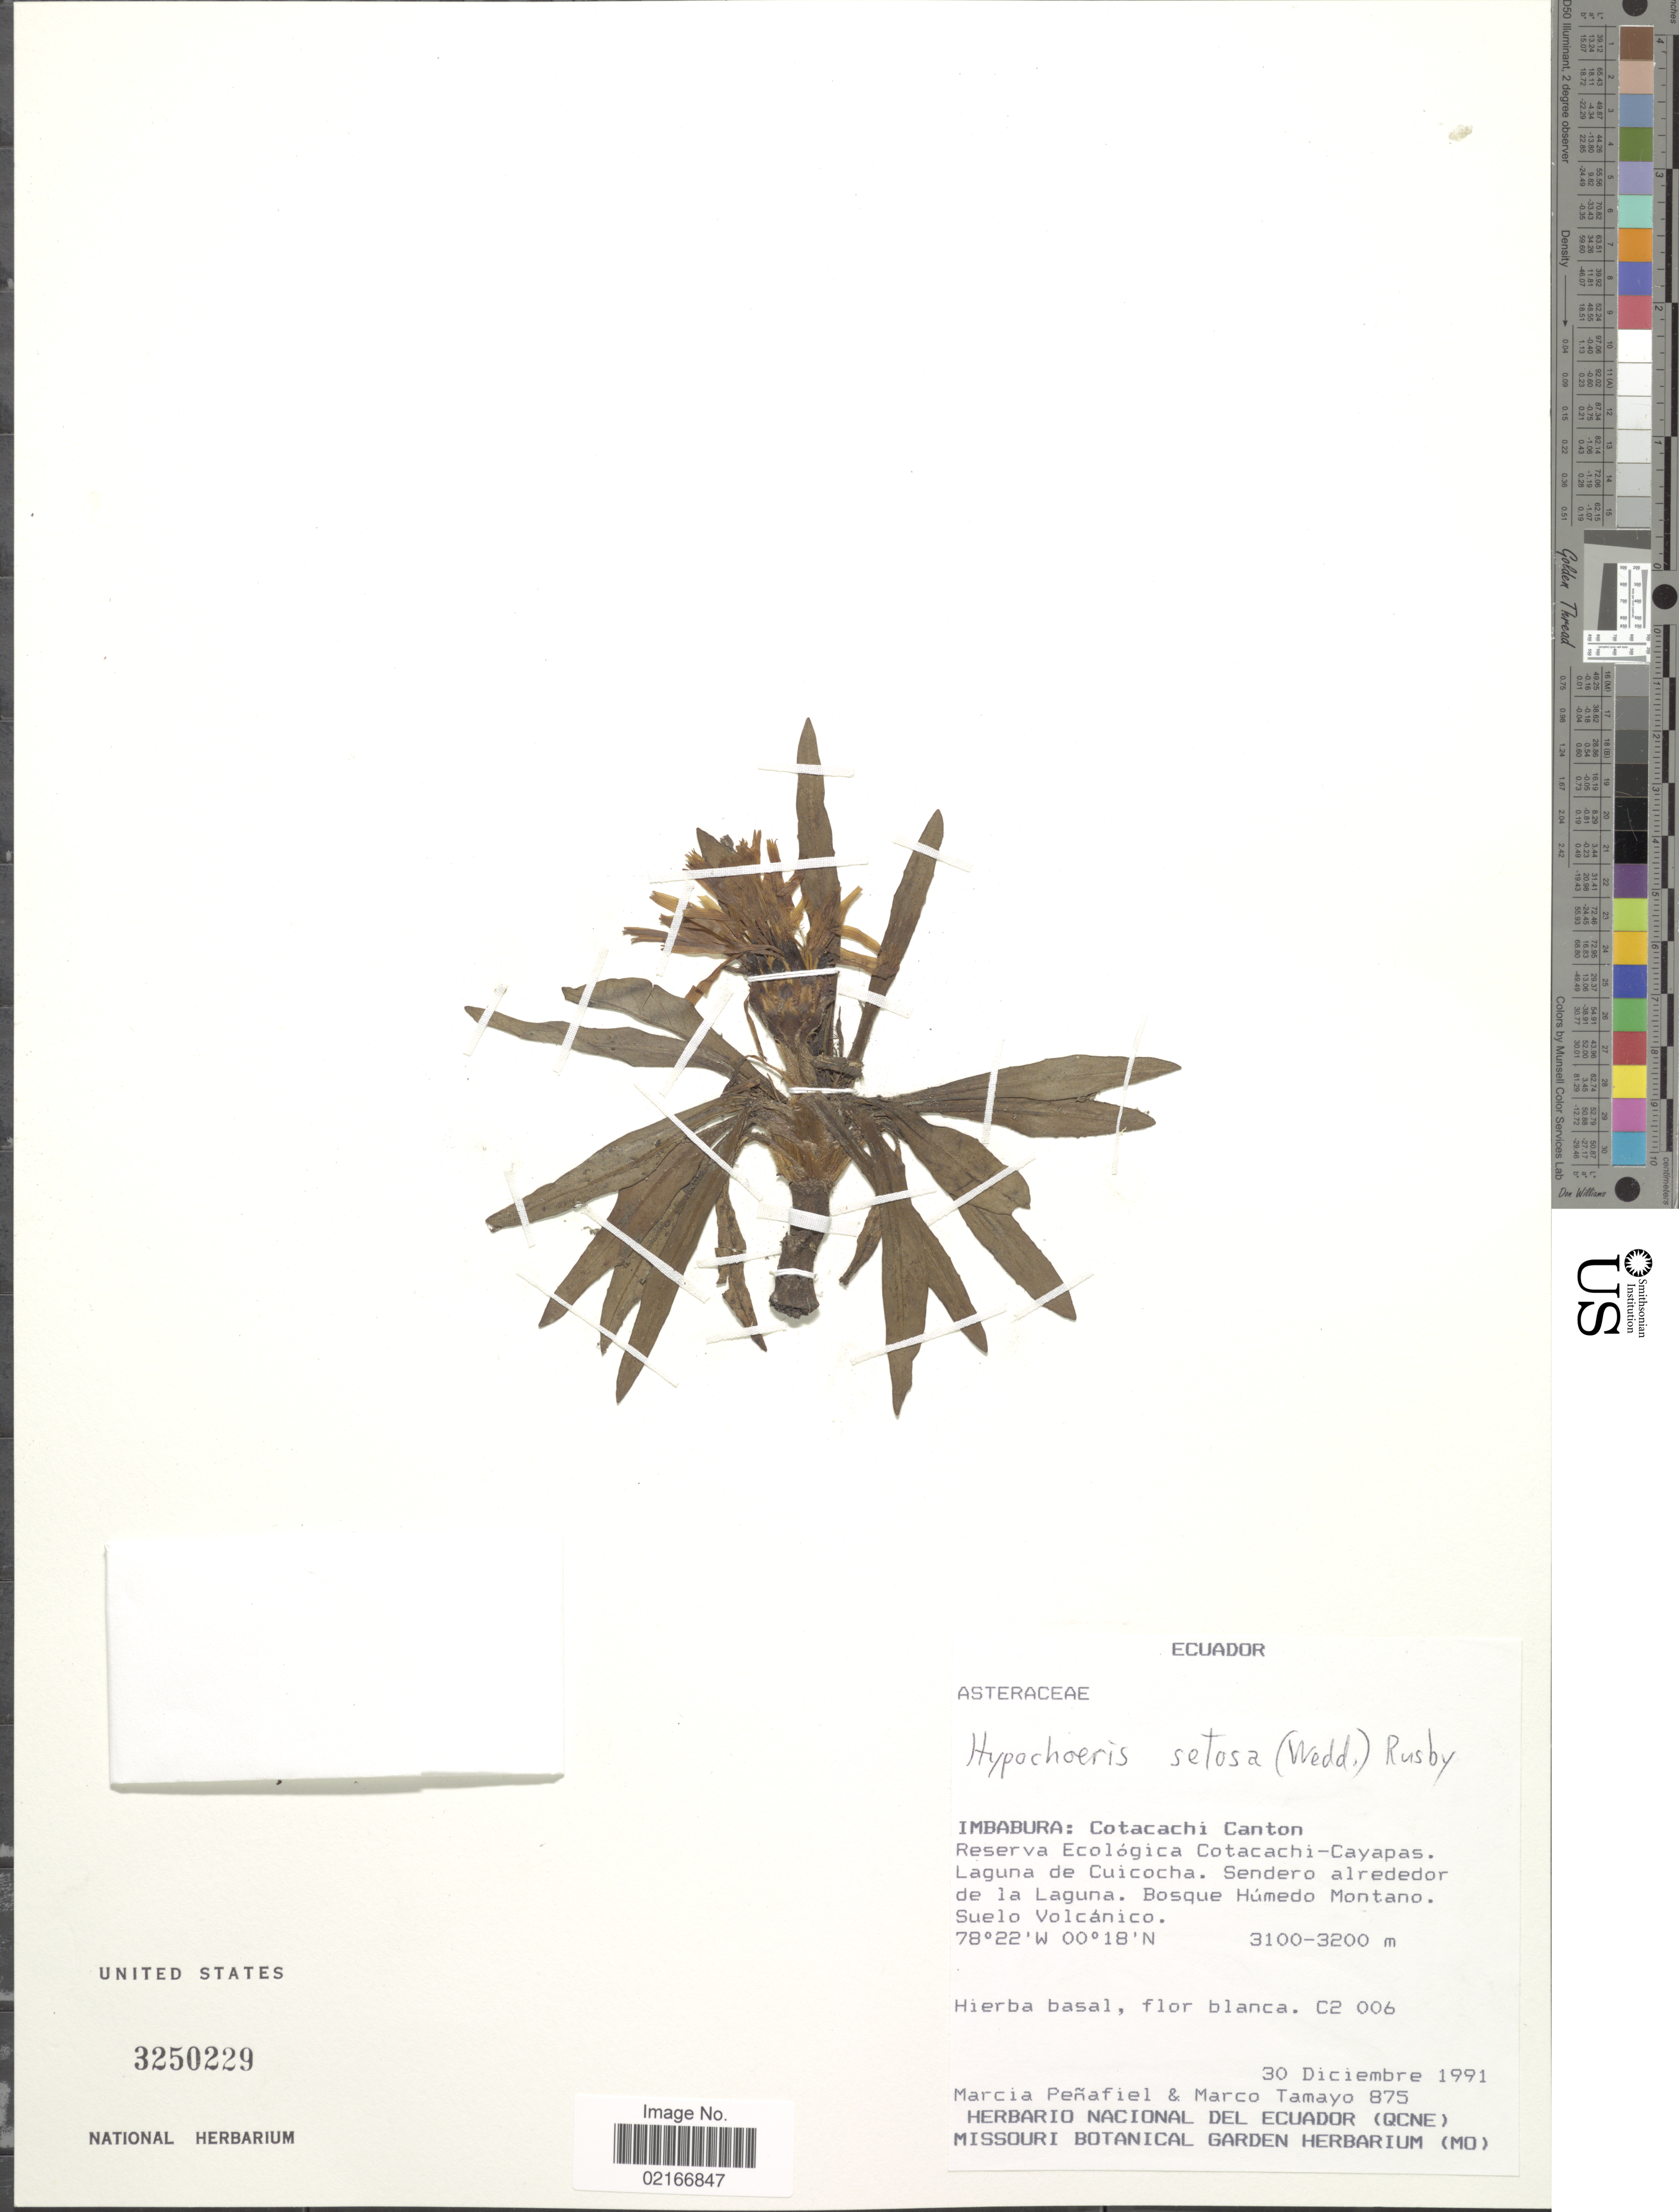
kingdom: Plantae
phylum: Tracheophyta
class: Magnoliopsida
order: Asterales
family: Asteraceae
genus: Hypochaeris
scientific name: Hypochaeris setosa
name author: Formánek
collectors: M. Penafiel & M. Tamayo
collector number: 875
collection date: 1991-12-30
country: Ecuador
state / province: Imbabura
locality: Cotacachi Canton. Reserva Ecológica Cotacachi-Cayapas. Laguna de Cuicocha. Sendero alrededor de la laguna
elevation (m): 3100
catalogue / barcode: US 3250229